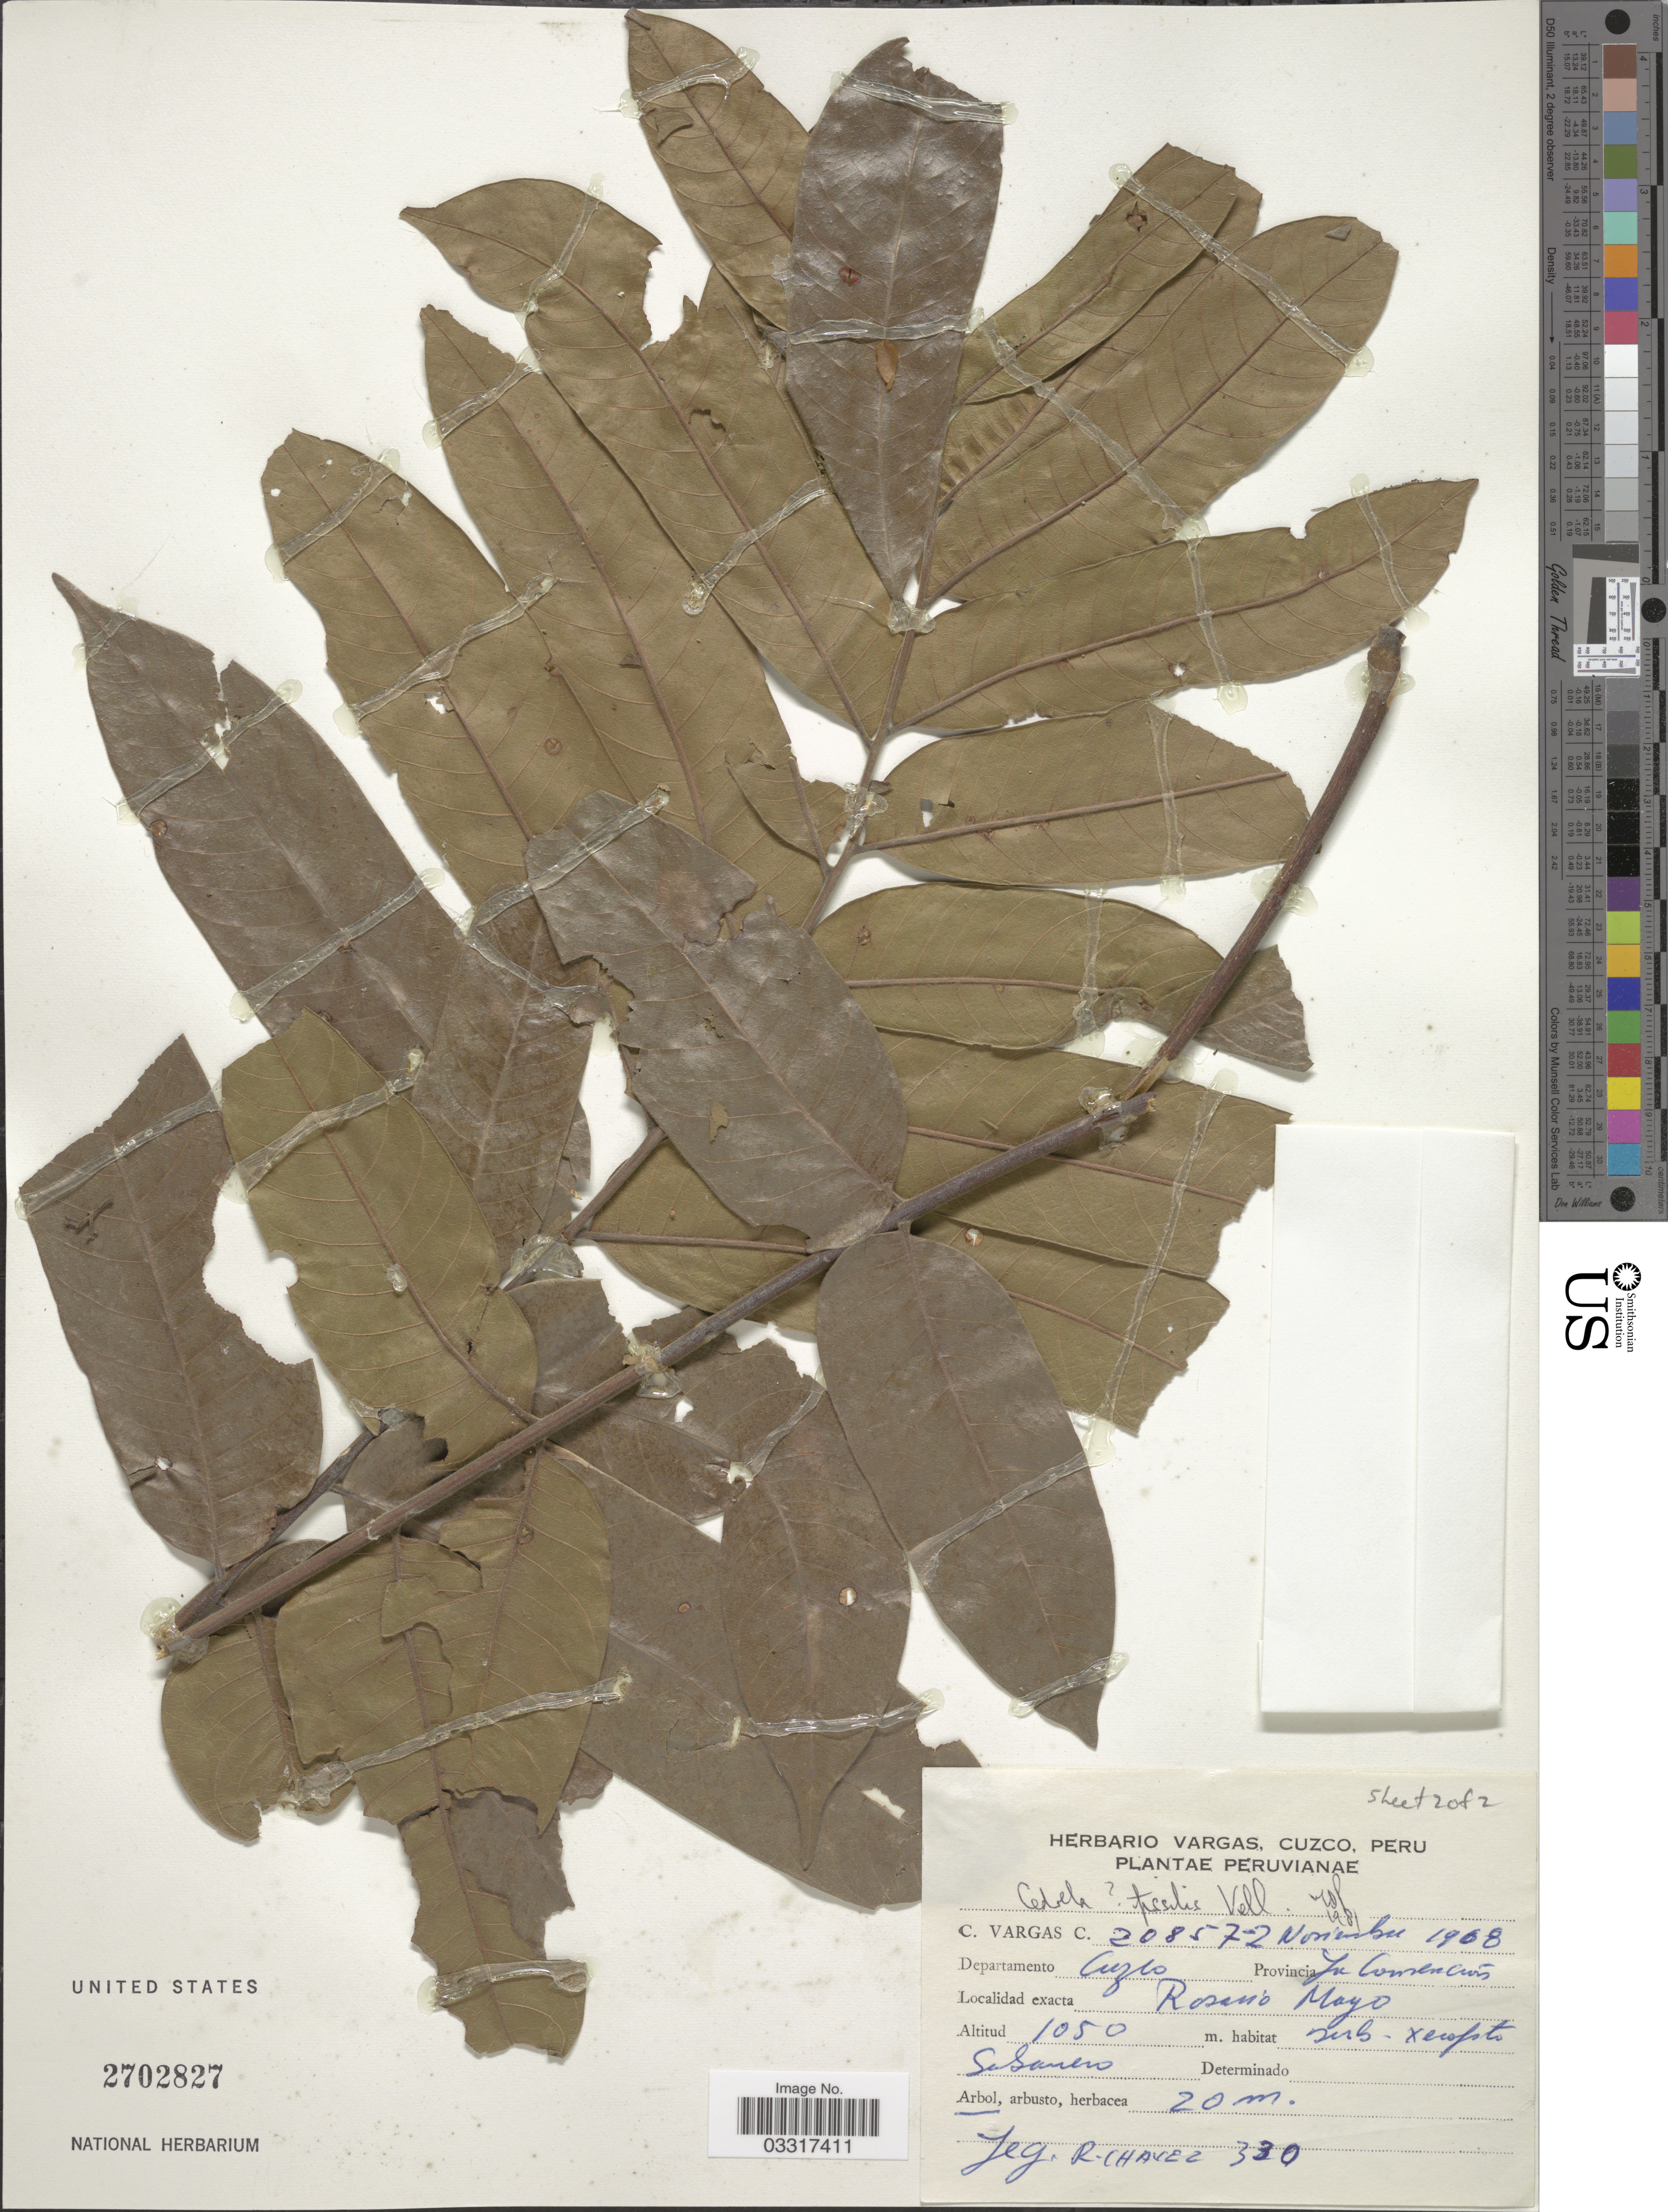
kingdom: Plantae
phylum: Tracheophyta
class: Magnoliopsida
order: Sapindales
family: Meliaceae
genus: Cedrela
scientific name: Cedrela fissilis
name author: Vell.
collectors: R. Chávez & C. Vargas Calderón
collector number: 330/20857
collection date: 1968-11-02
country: Peru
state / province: Cusco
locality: Departamento Cuzco. Provincia La Convención. Rosario Mayo.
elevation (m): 1050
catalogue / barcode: US 2702827